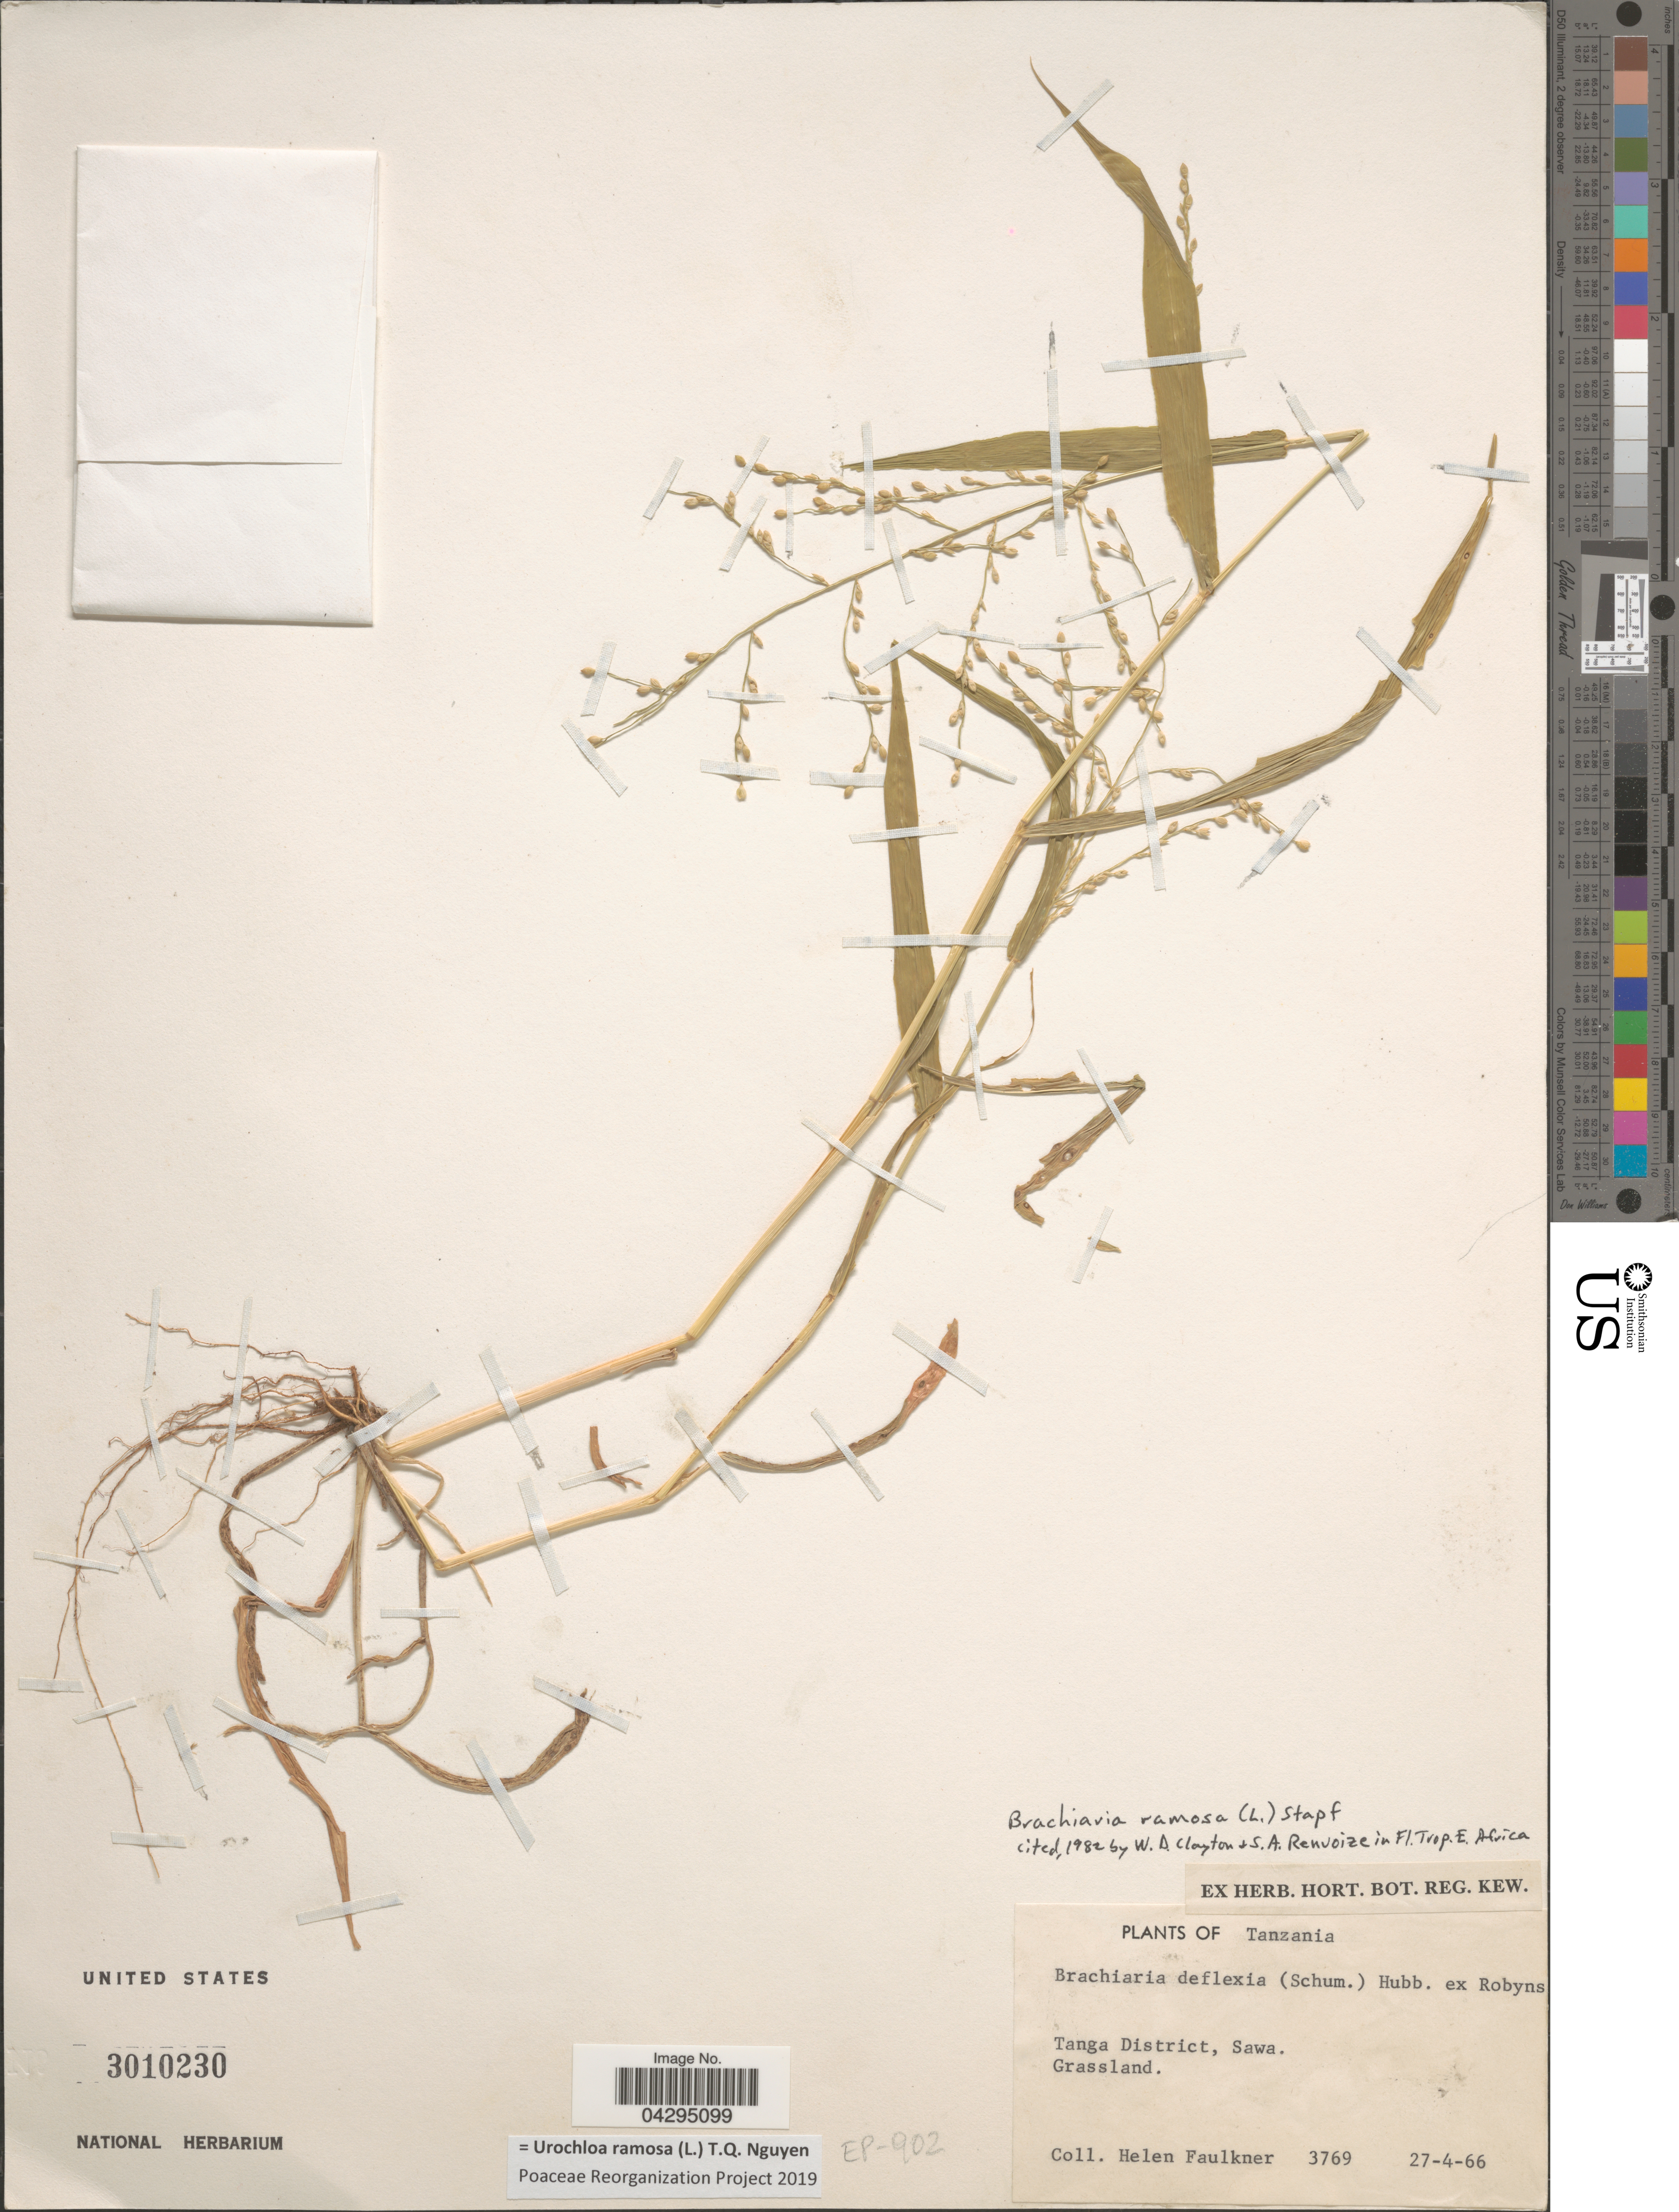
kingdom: Plantae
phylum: Tracheophyta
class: Liliopsida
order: Poales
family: Poaceae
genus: Urochloa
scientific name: Urochloa ramosa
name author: T.Q. Nguyen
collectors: H. Faulkner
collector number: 3769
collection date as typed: Transcribed d/m/y: 27/4/66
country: Tanzania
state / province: Tanga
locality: Tanga District, Sawa.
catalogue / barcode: US 3010230